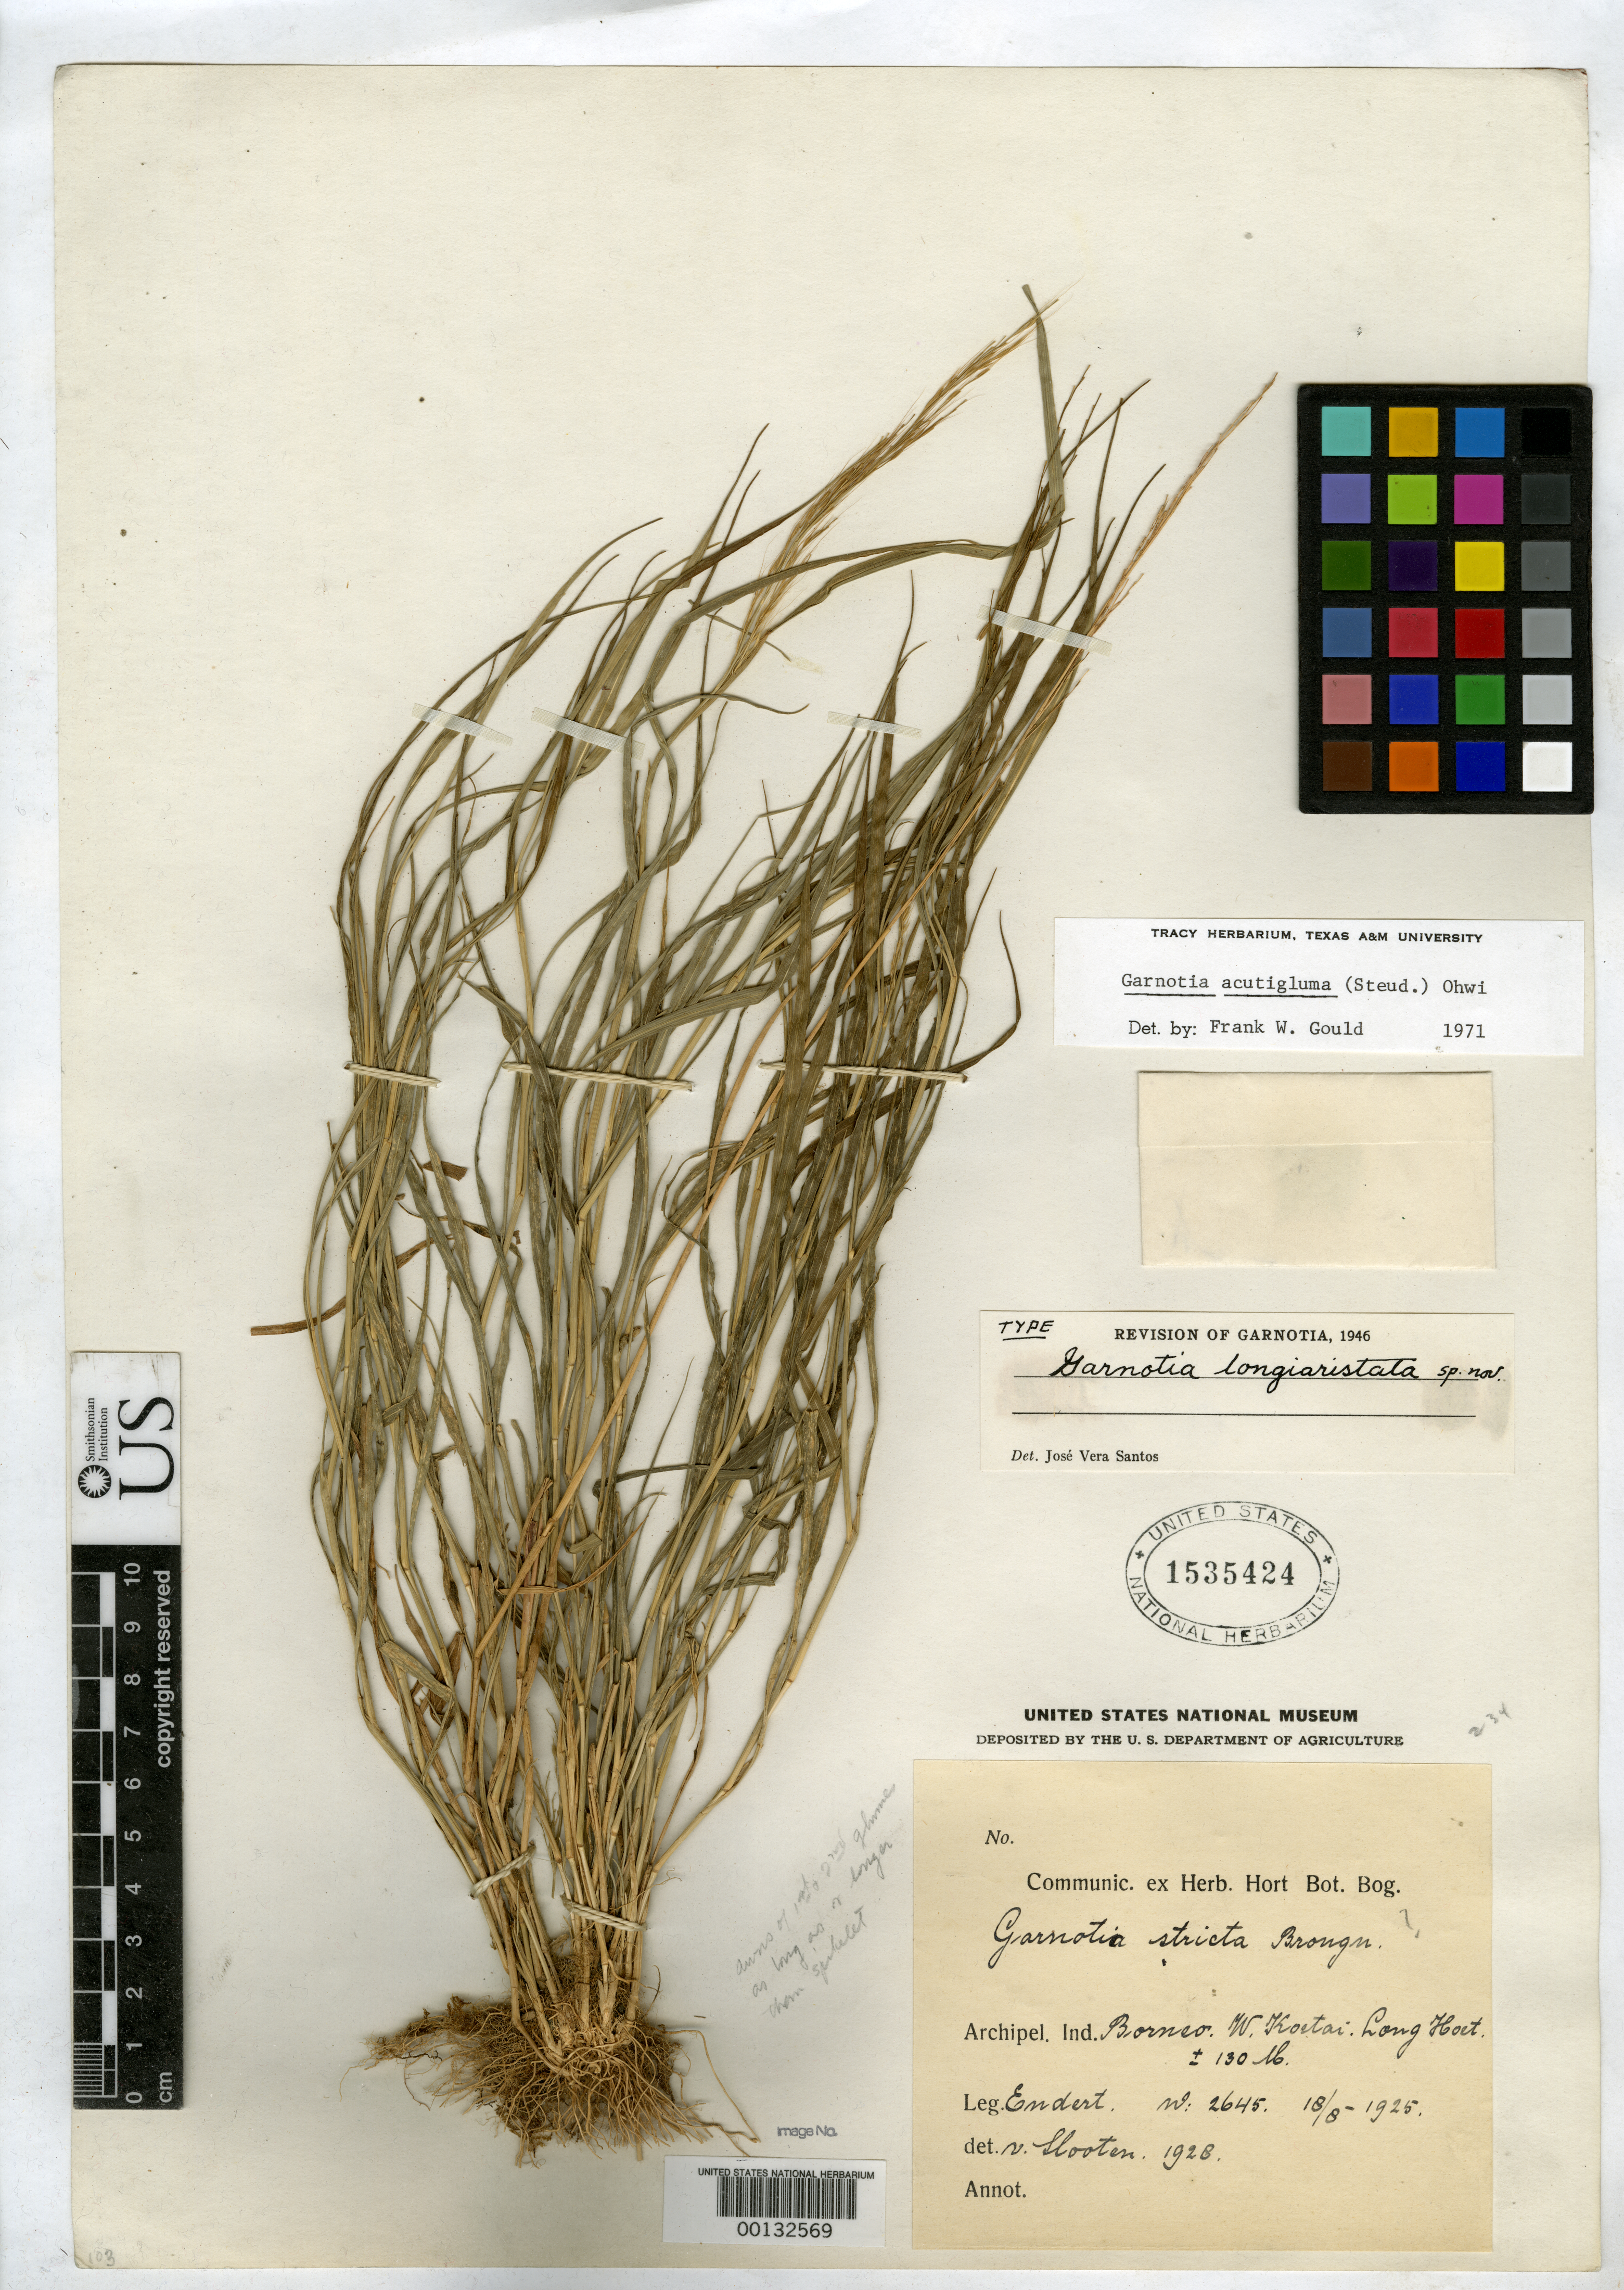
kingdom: Plantae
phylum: Tracheophyta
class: Liliopsida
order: Poales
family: Poaceae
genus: Garnotia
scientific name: Garnotia longiaristata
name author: Santos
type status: Holotype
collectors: F. Endert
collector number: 2645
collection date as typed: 18 Aug 1925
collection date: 1925-08-18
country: Indonesia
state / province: Kalimantan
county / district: Kalimantan Timur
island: Borneo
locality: Near Long Hoet, in E Koetai, Borneo.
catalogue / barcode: US 1535424